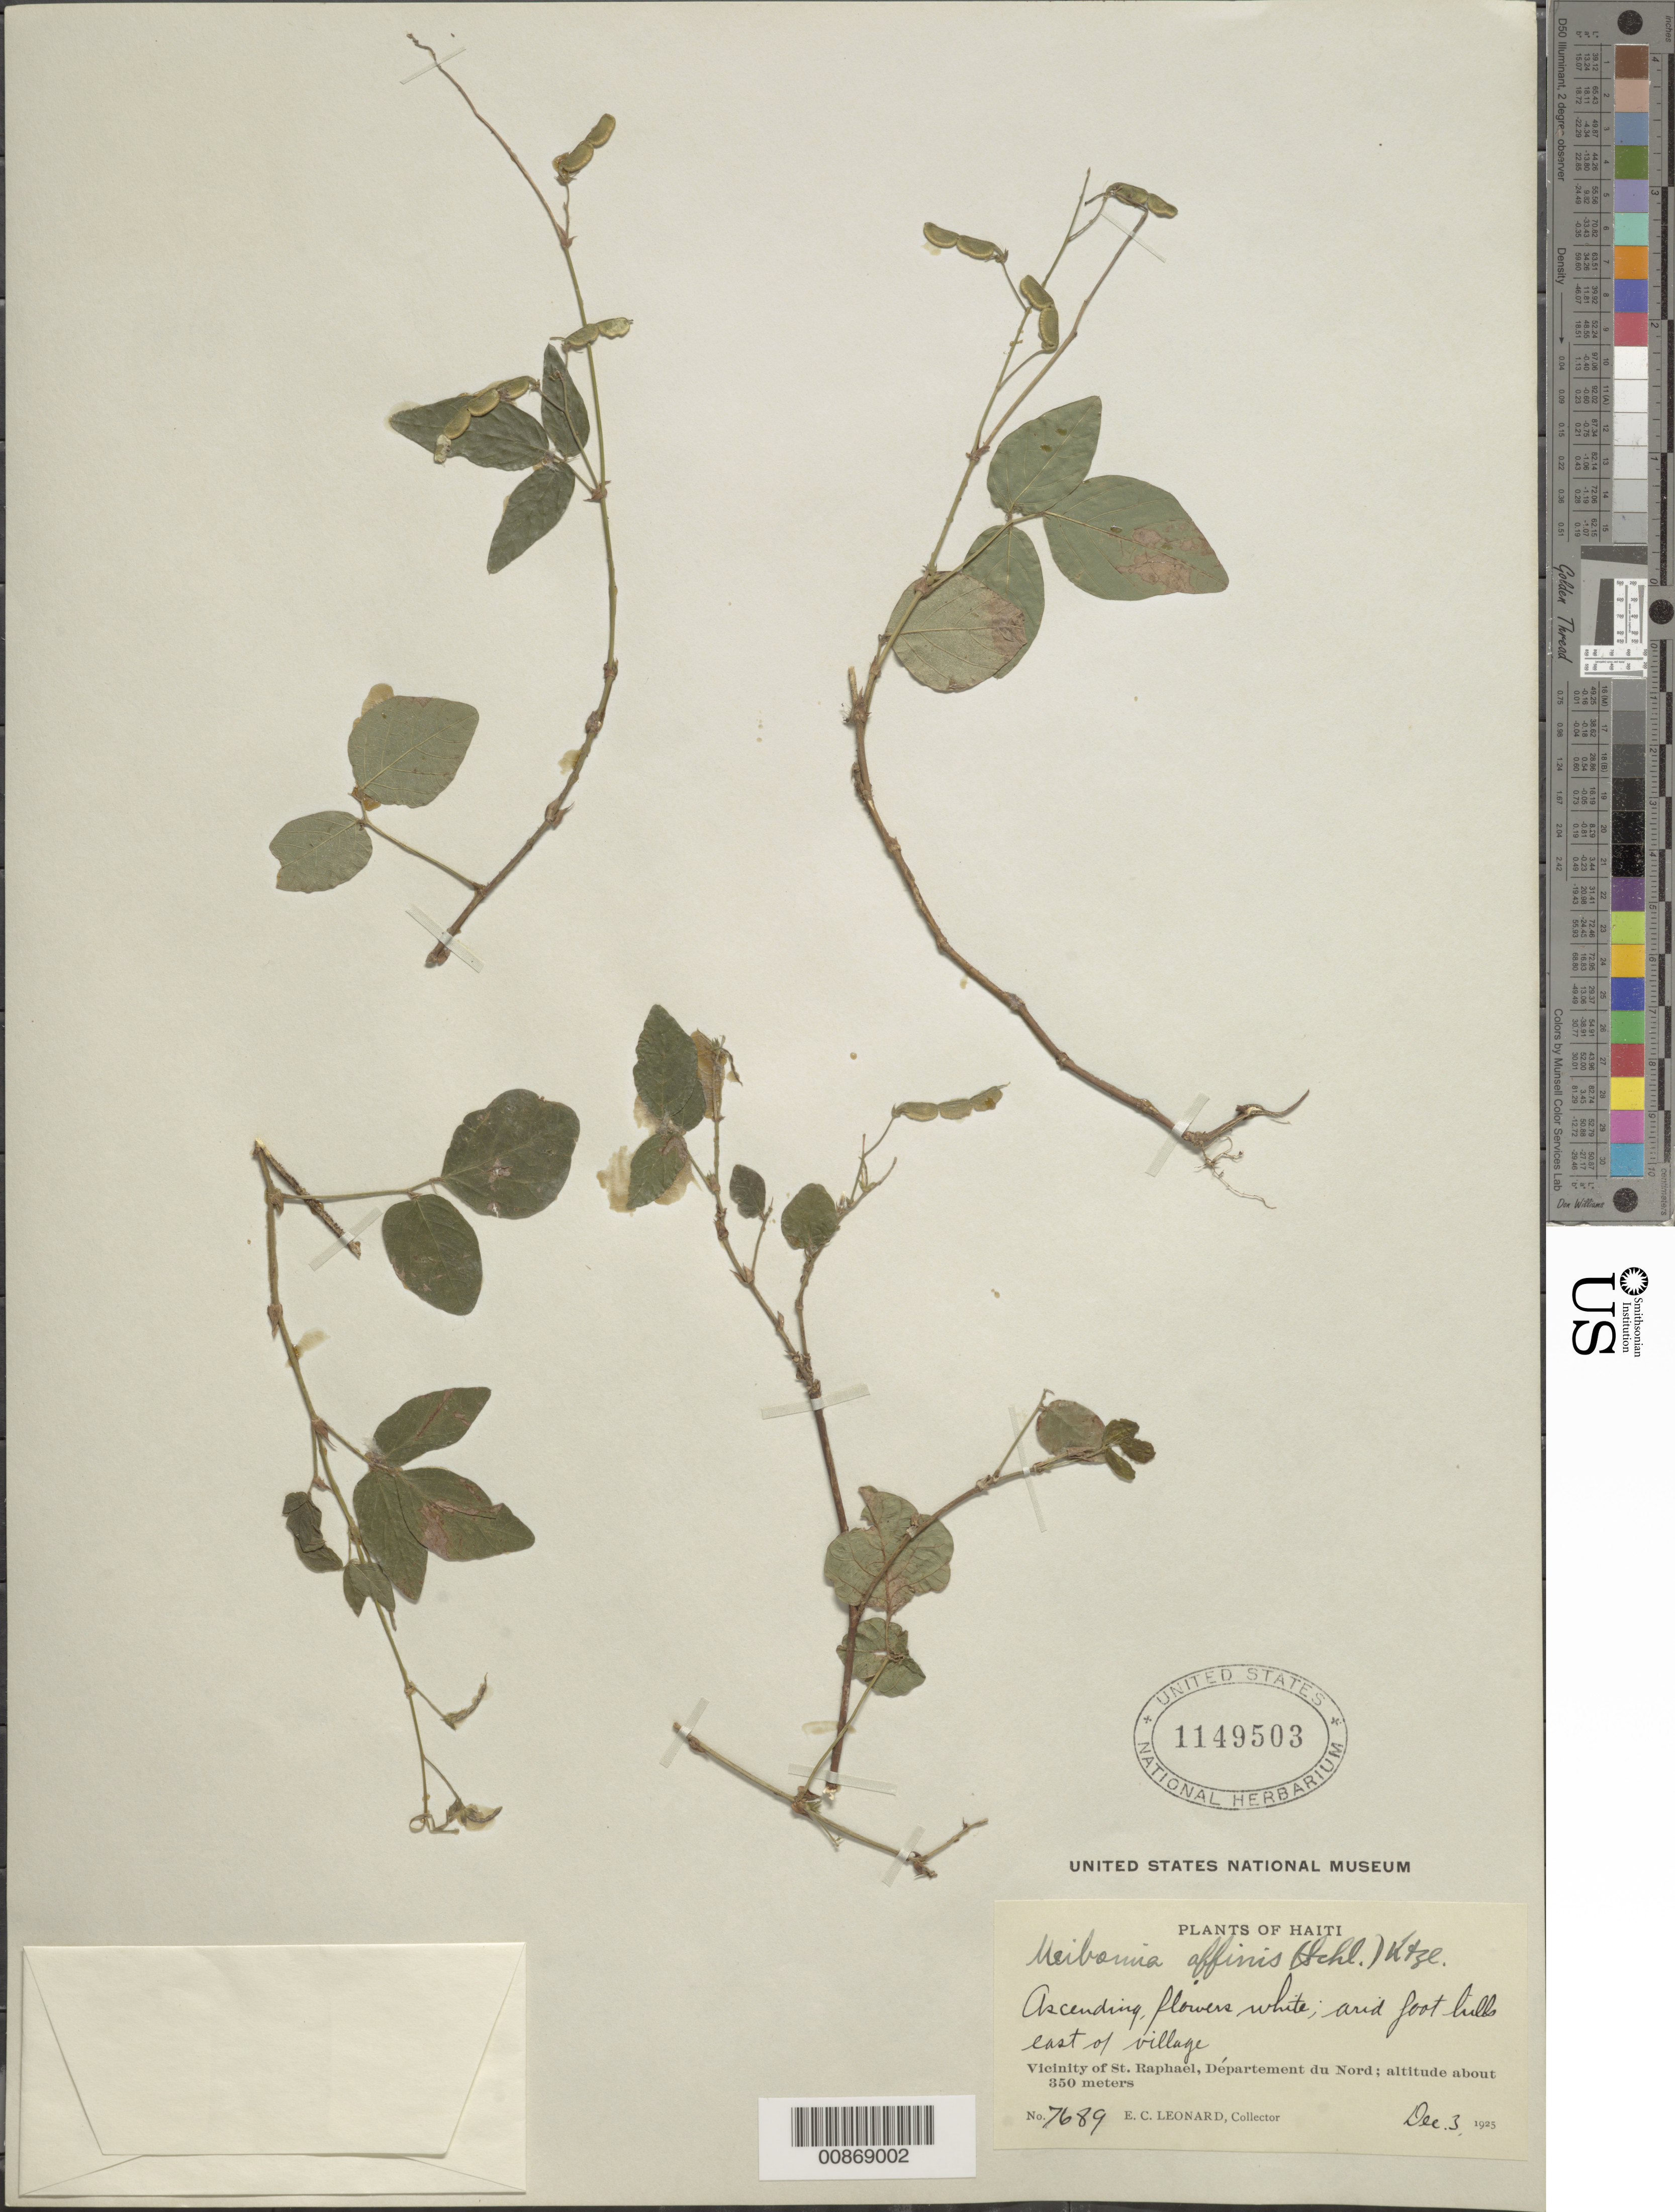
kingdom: Plantae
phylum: Tracheophyta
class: Magnoliopsida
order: Fabales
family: Fabaceae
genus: Desmodium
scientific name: Desmodium affine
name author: Schltdl.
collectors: E. C. Leonard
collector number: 7689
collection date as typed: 03 Dec 1925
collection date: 1925-12-03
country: Haiti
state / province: Nord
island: Hispaniola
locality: Vicinity of St. Raphael. Arid foot hills east of village.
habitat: Arid foot hills.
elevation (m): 350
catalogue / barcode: US 1149503